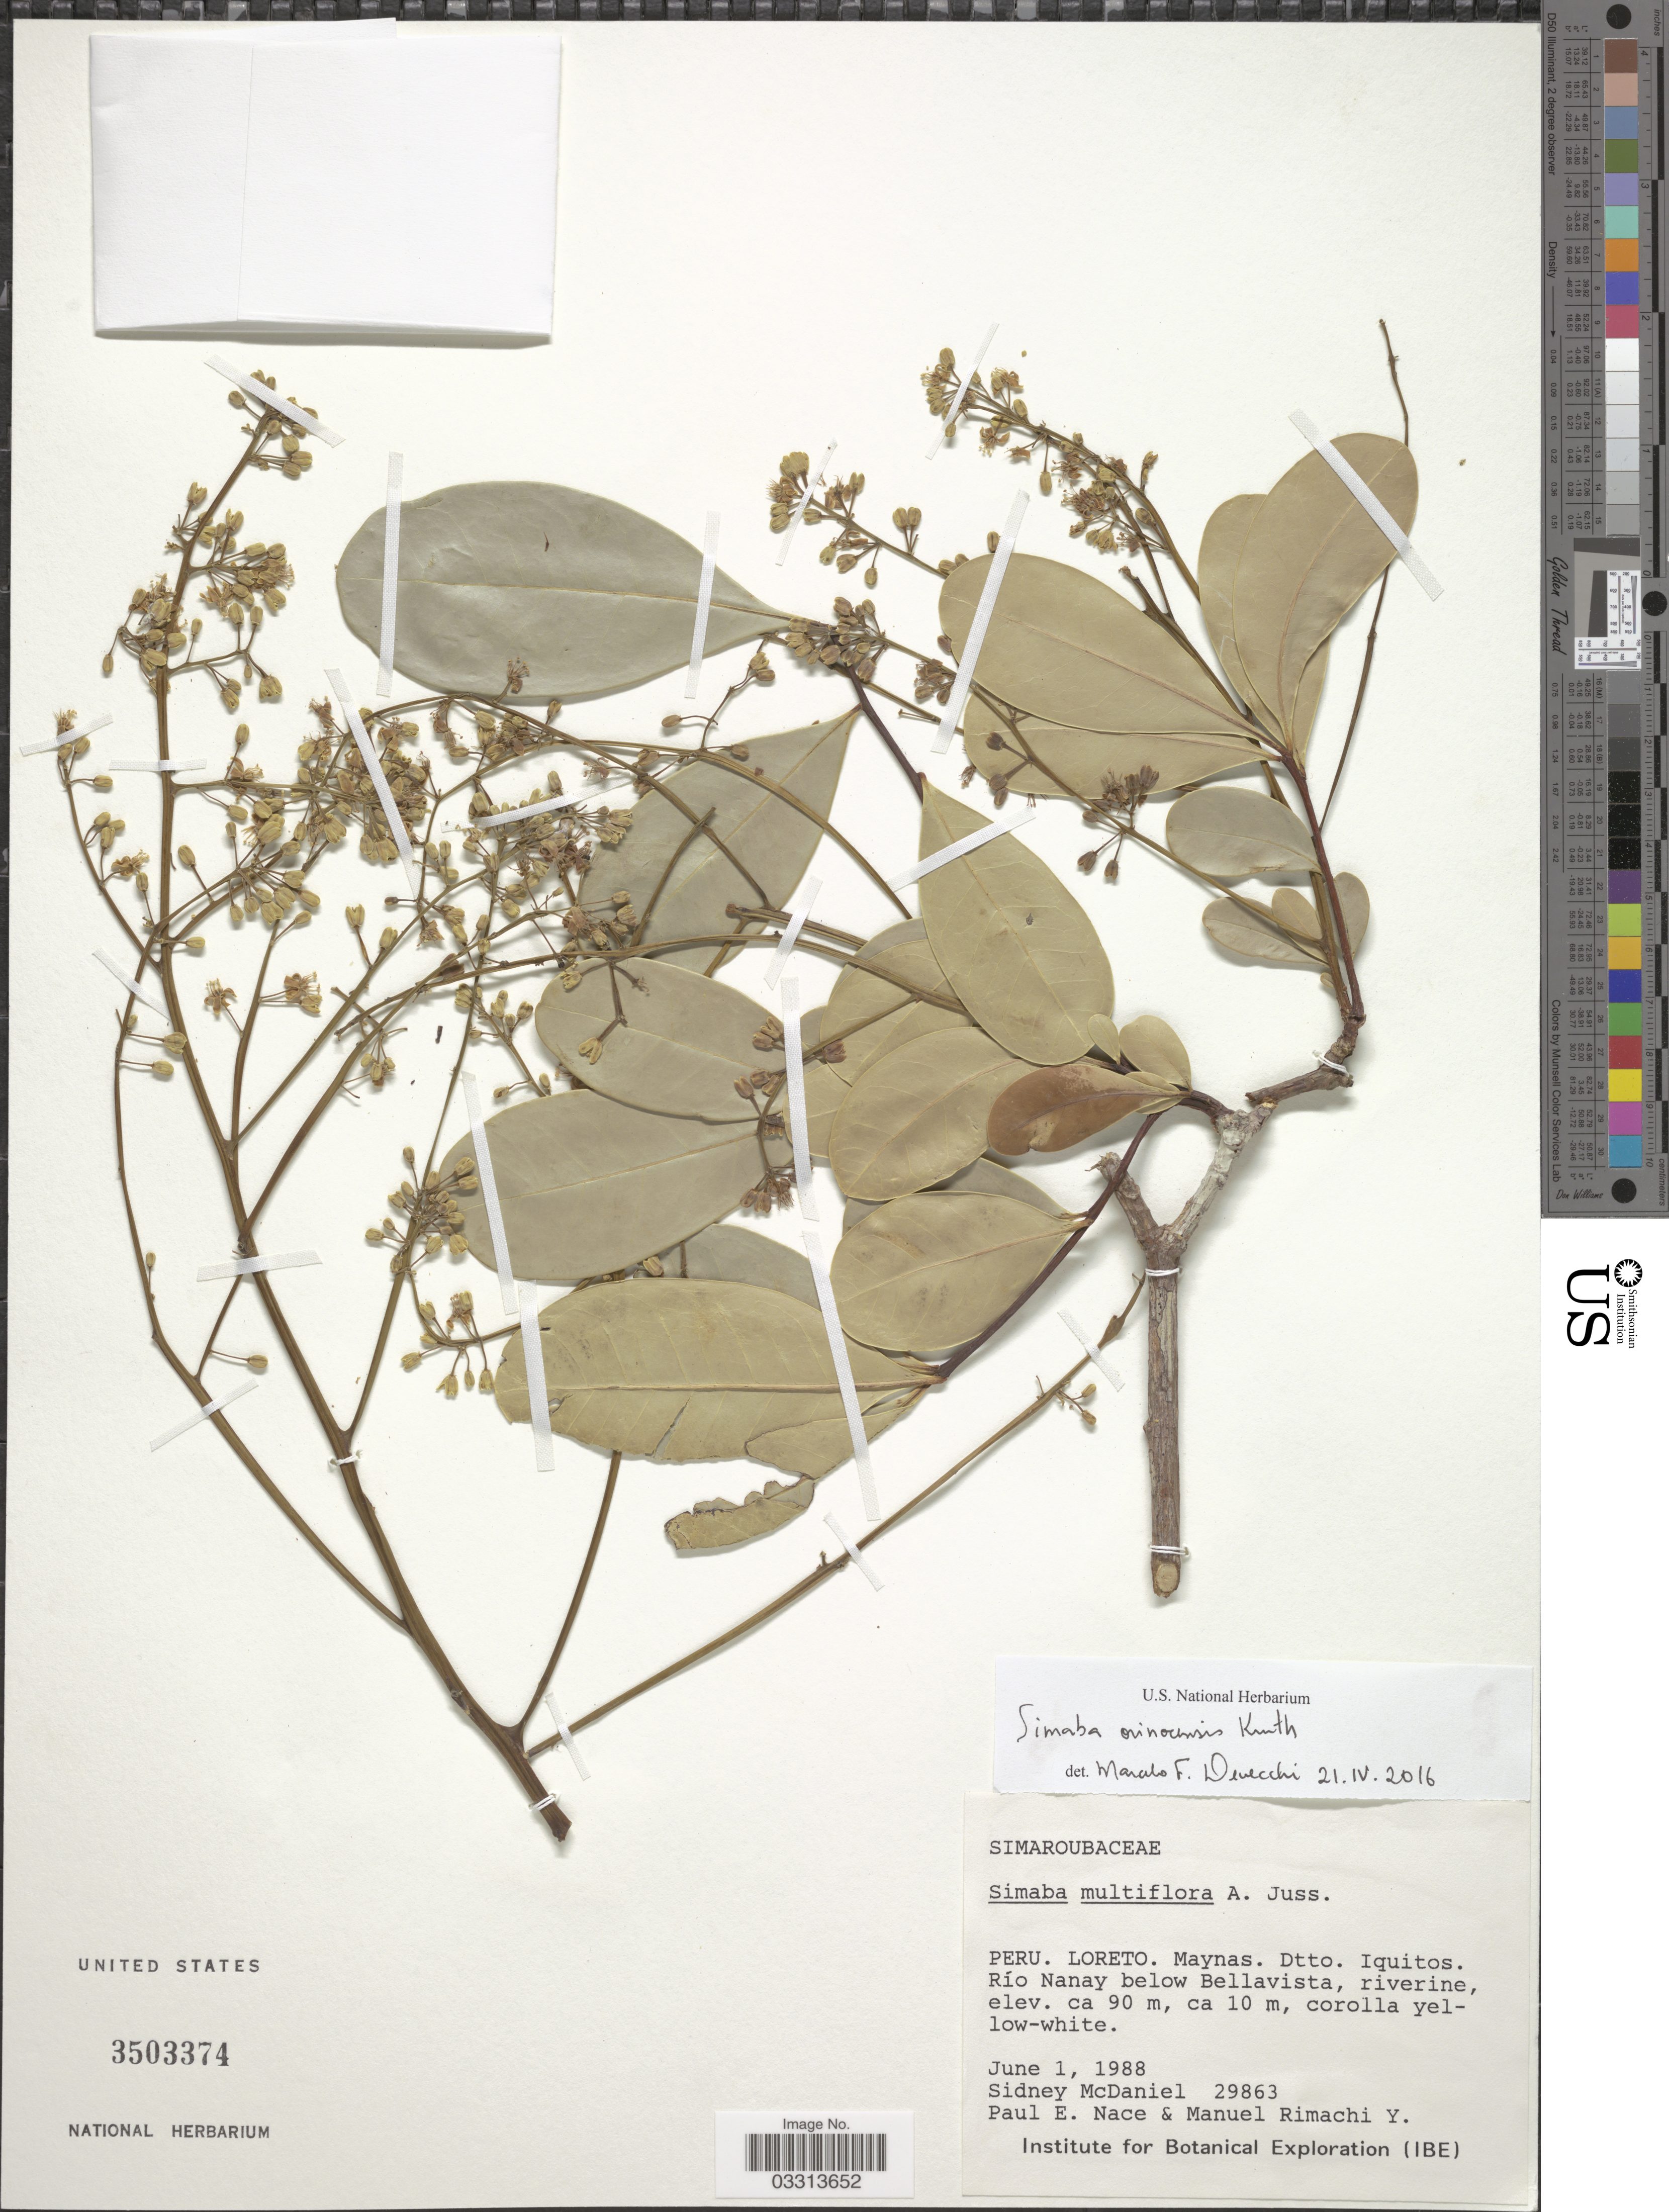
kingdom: Plantae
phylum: Tracheophyta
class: Magnoliopsida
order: Sapindales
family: Simaroubaceae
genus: Simaba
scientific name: Simaba orinocensis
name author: Kunth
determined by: Devecchi, M. F.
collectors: S. McDaniel, P. Nace & M. Rimachi Y.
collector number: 29863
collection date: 1988-06-01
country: Peru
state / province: Loreto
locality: Maynas. Dtto. Iquitos. Río Nanay below Bellavista.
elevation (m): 10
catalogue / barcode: US 3503374